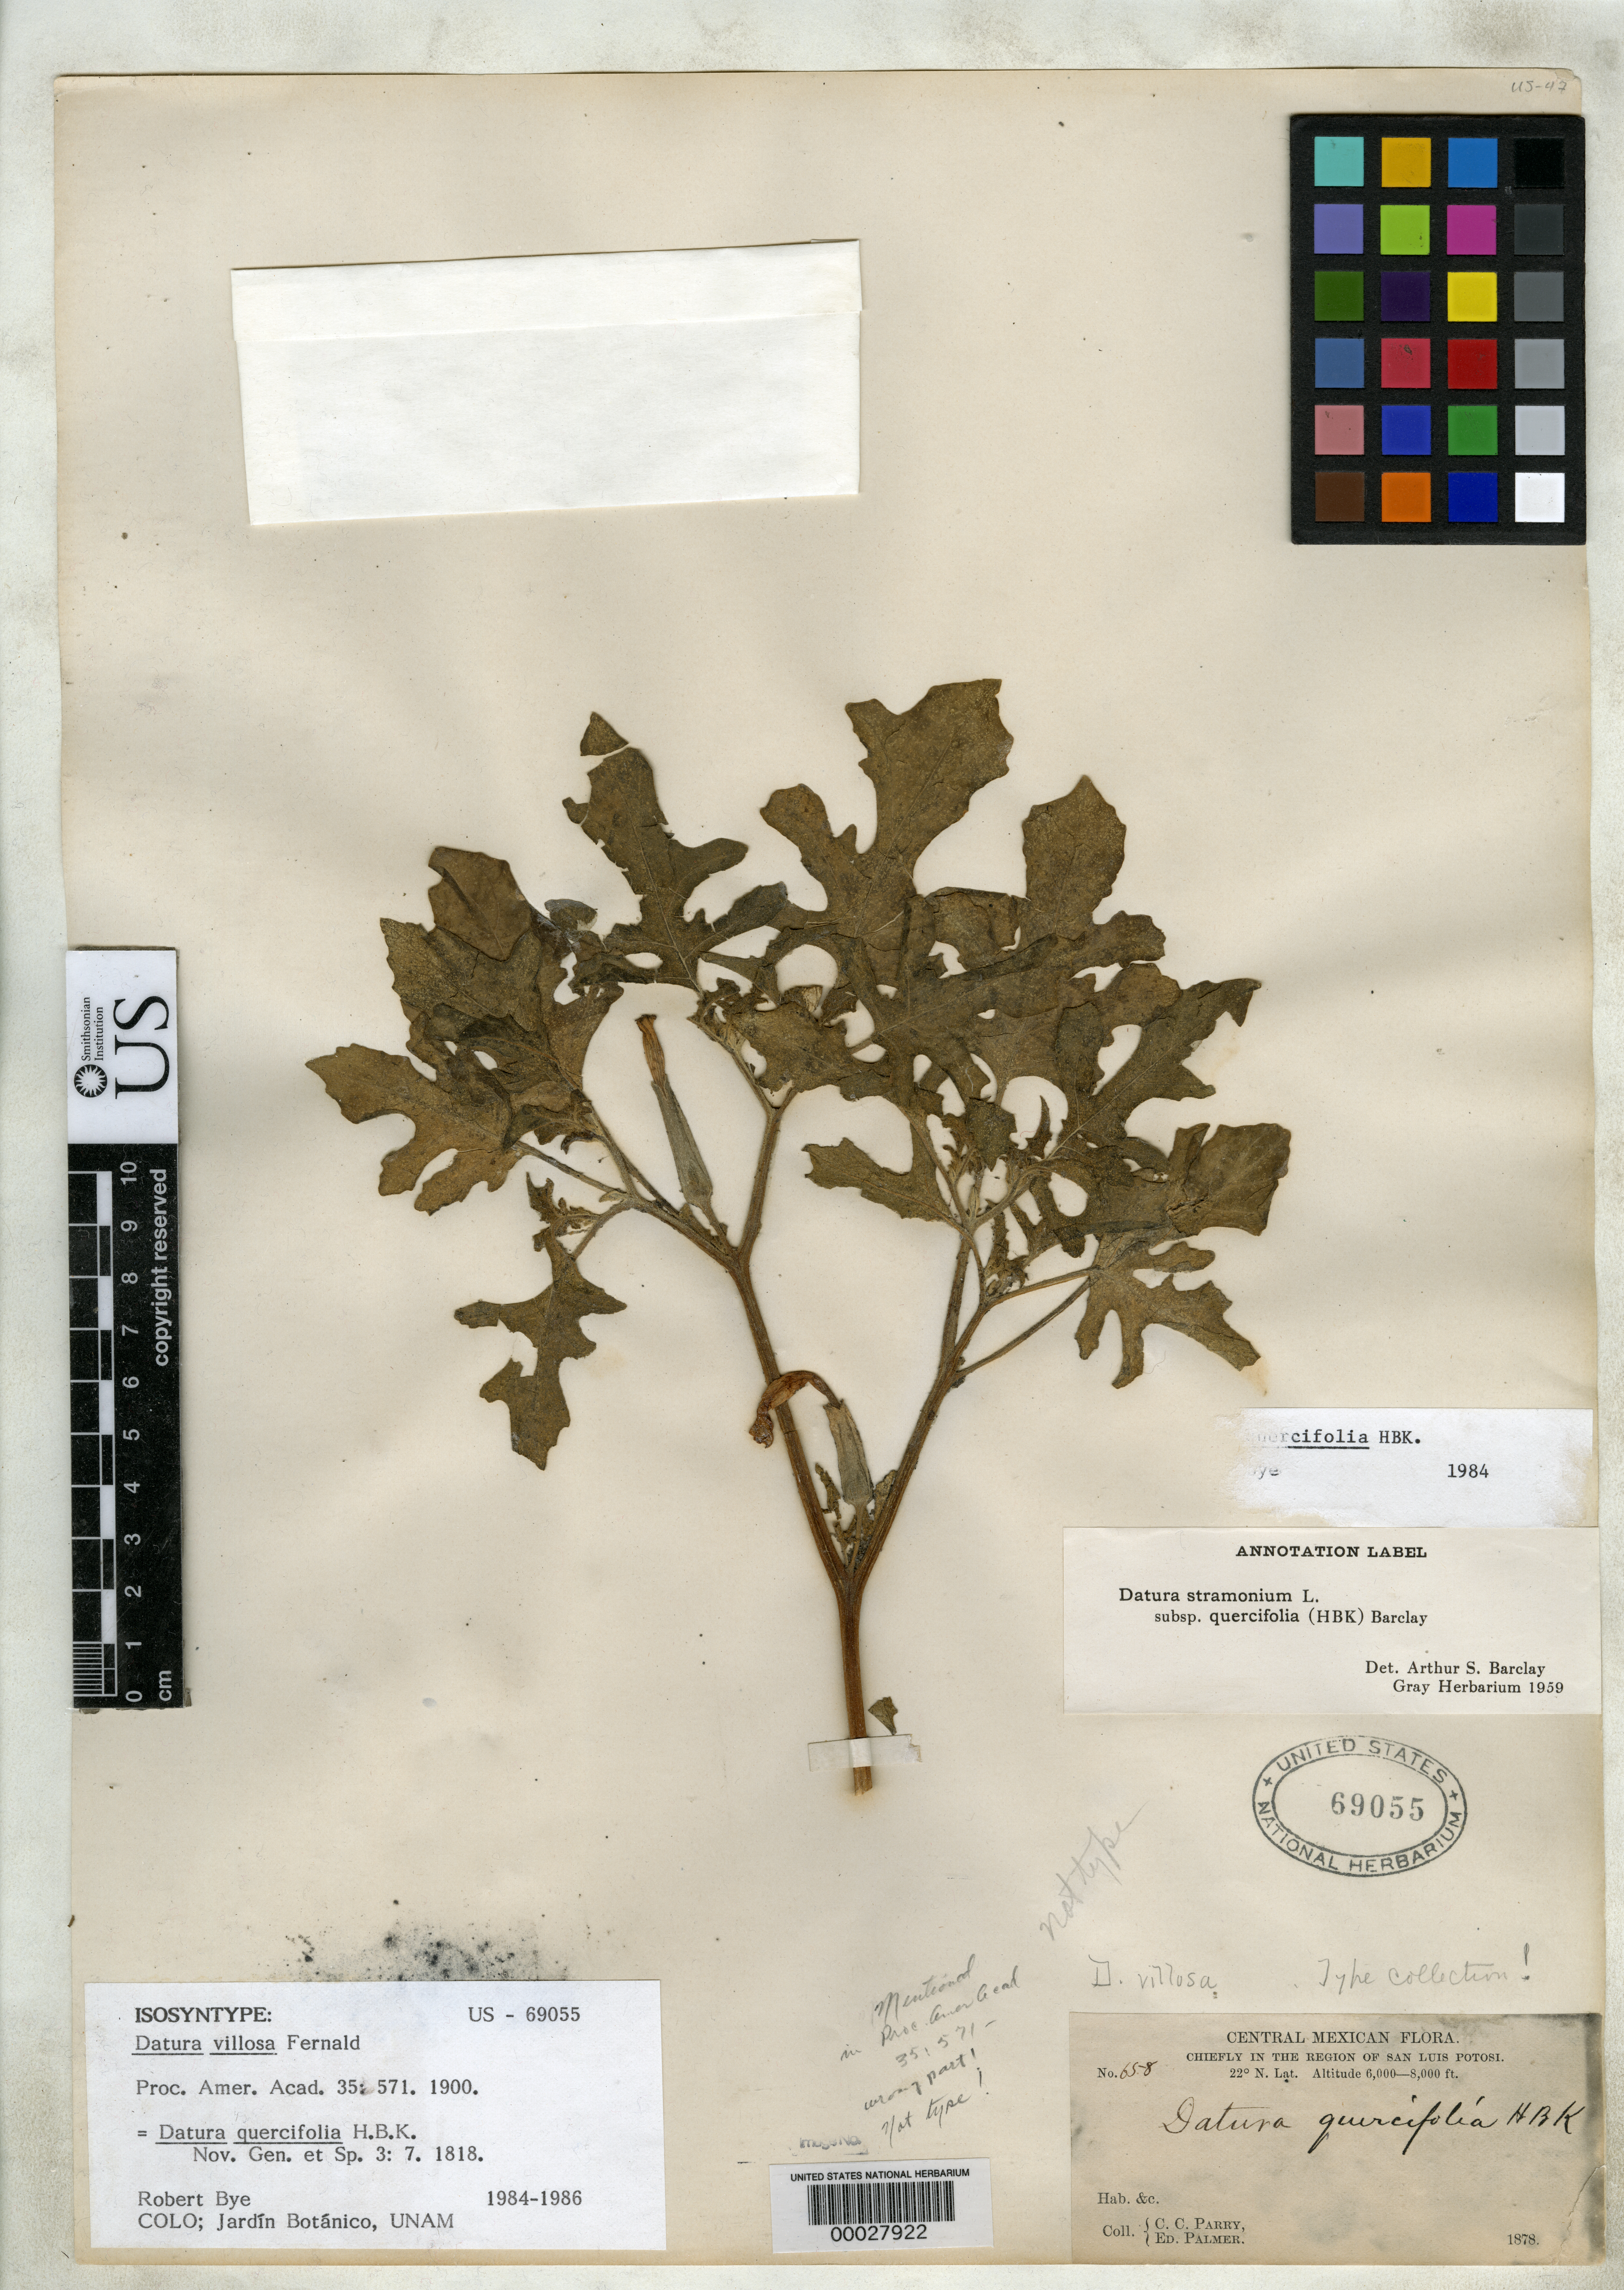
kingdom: Plantae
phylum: Tracheophyta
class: Magnoliopsida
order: Solanales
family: Solanaceae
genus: Datura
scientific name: Datura villosa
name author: Fernald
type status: Isosyntype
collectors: C. C. Parry & E. Palmer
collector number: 658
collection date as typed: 1878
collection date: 1878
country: Mexico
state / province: San Luis Potosi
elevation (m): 1829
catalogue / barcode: US 69055